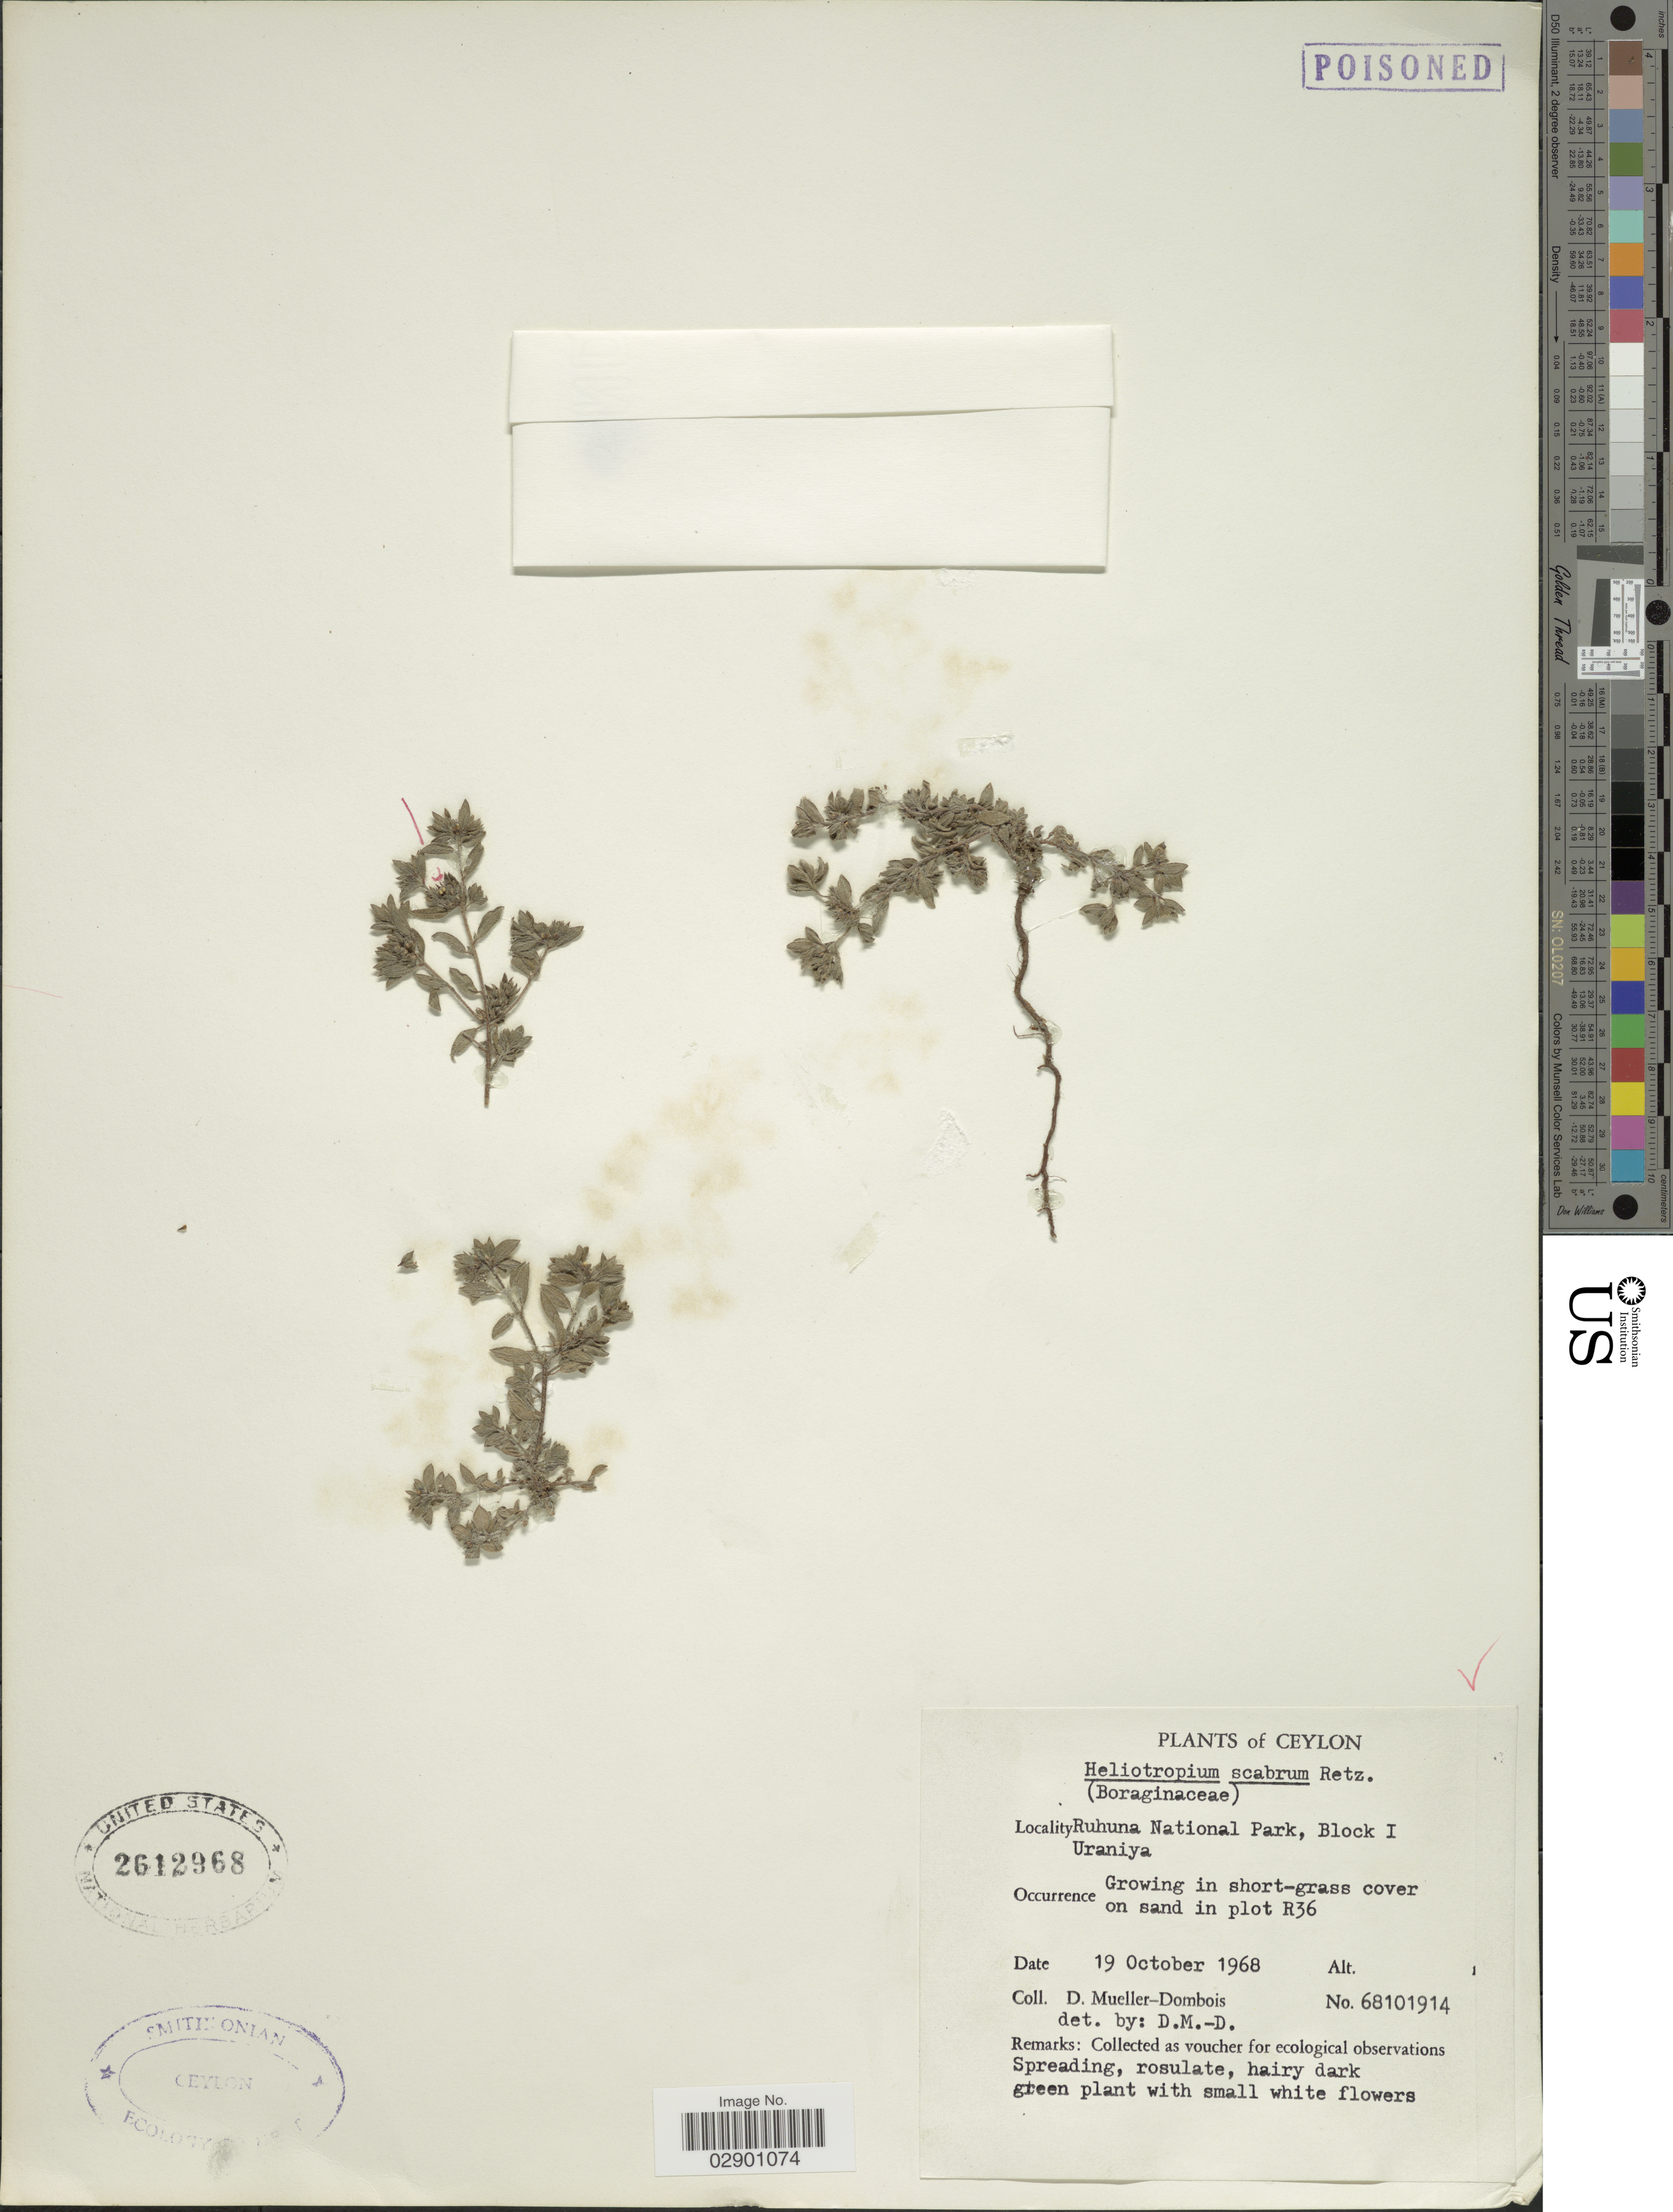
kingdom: Plantae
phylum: Tracheophyta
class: Magnoliopsida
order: Boraginales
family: Heliotropiaceae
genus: Heliotropium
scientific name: Heliotropium scabrum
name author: Retz.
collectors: D. Mueller-Dombois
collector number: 68101914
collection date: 1968-10-19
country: Sri Lanka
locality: Ceylon. Ruhuna National Park, Block I Uraniya. Growing in short-grass over on sand in plot R36.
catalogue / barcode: US 2612968